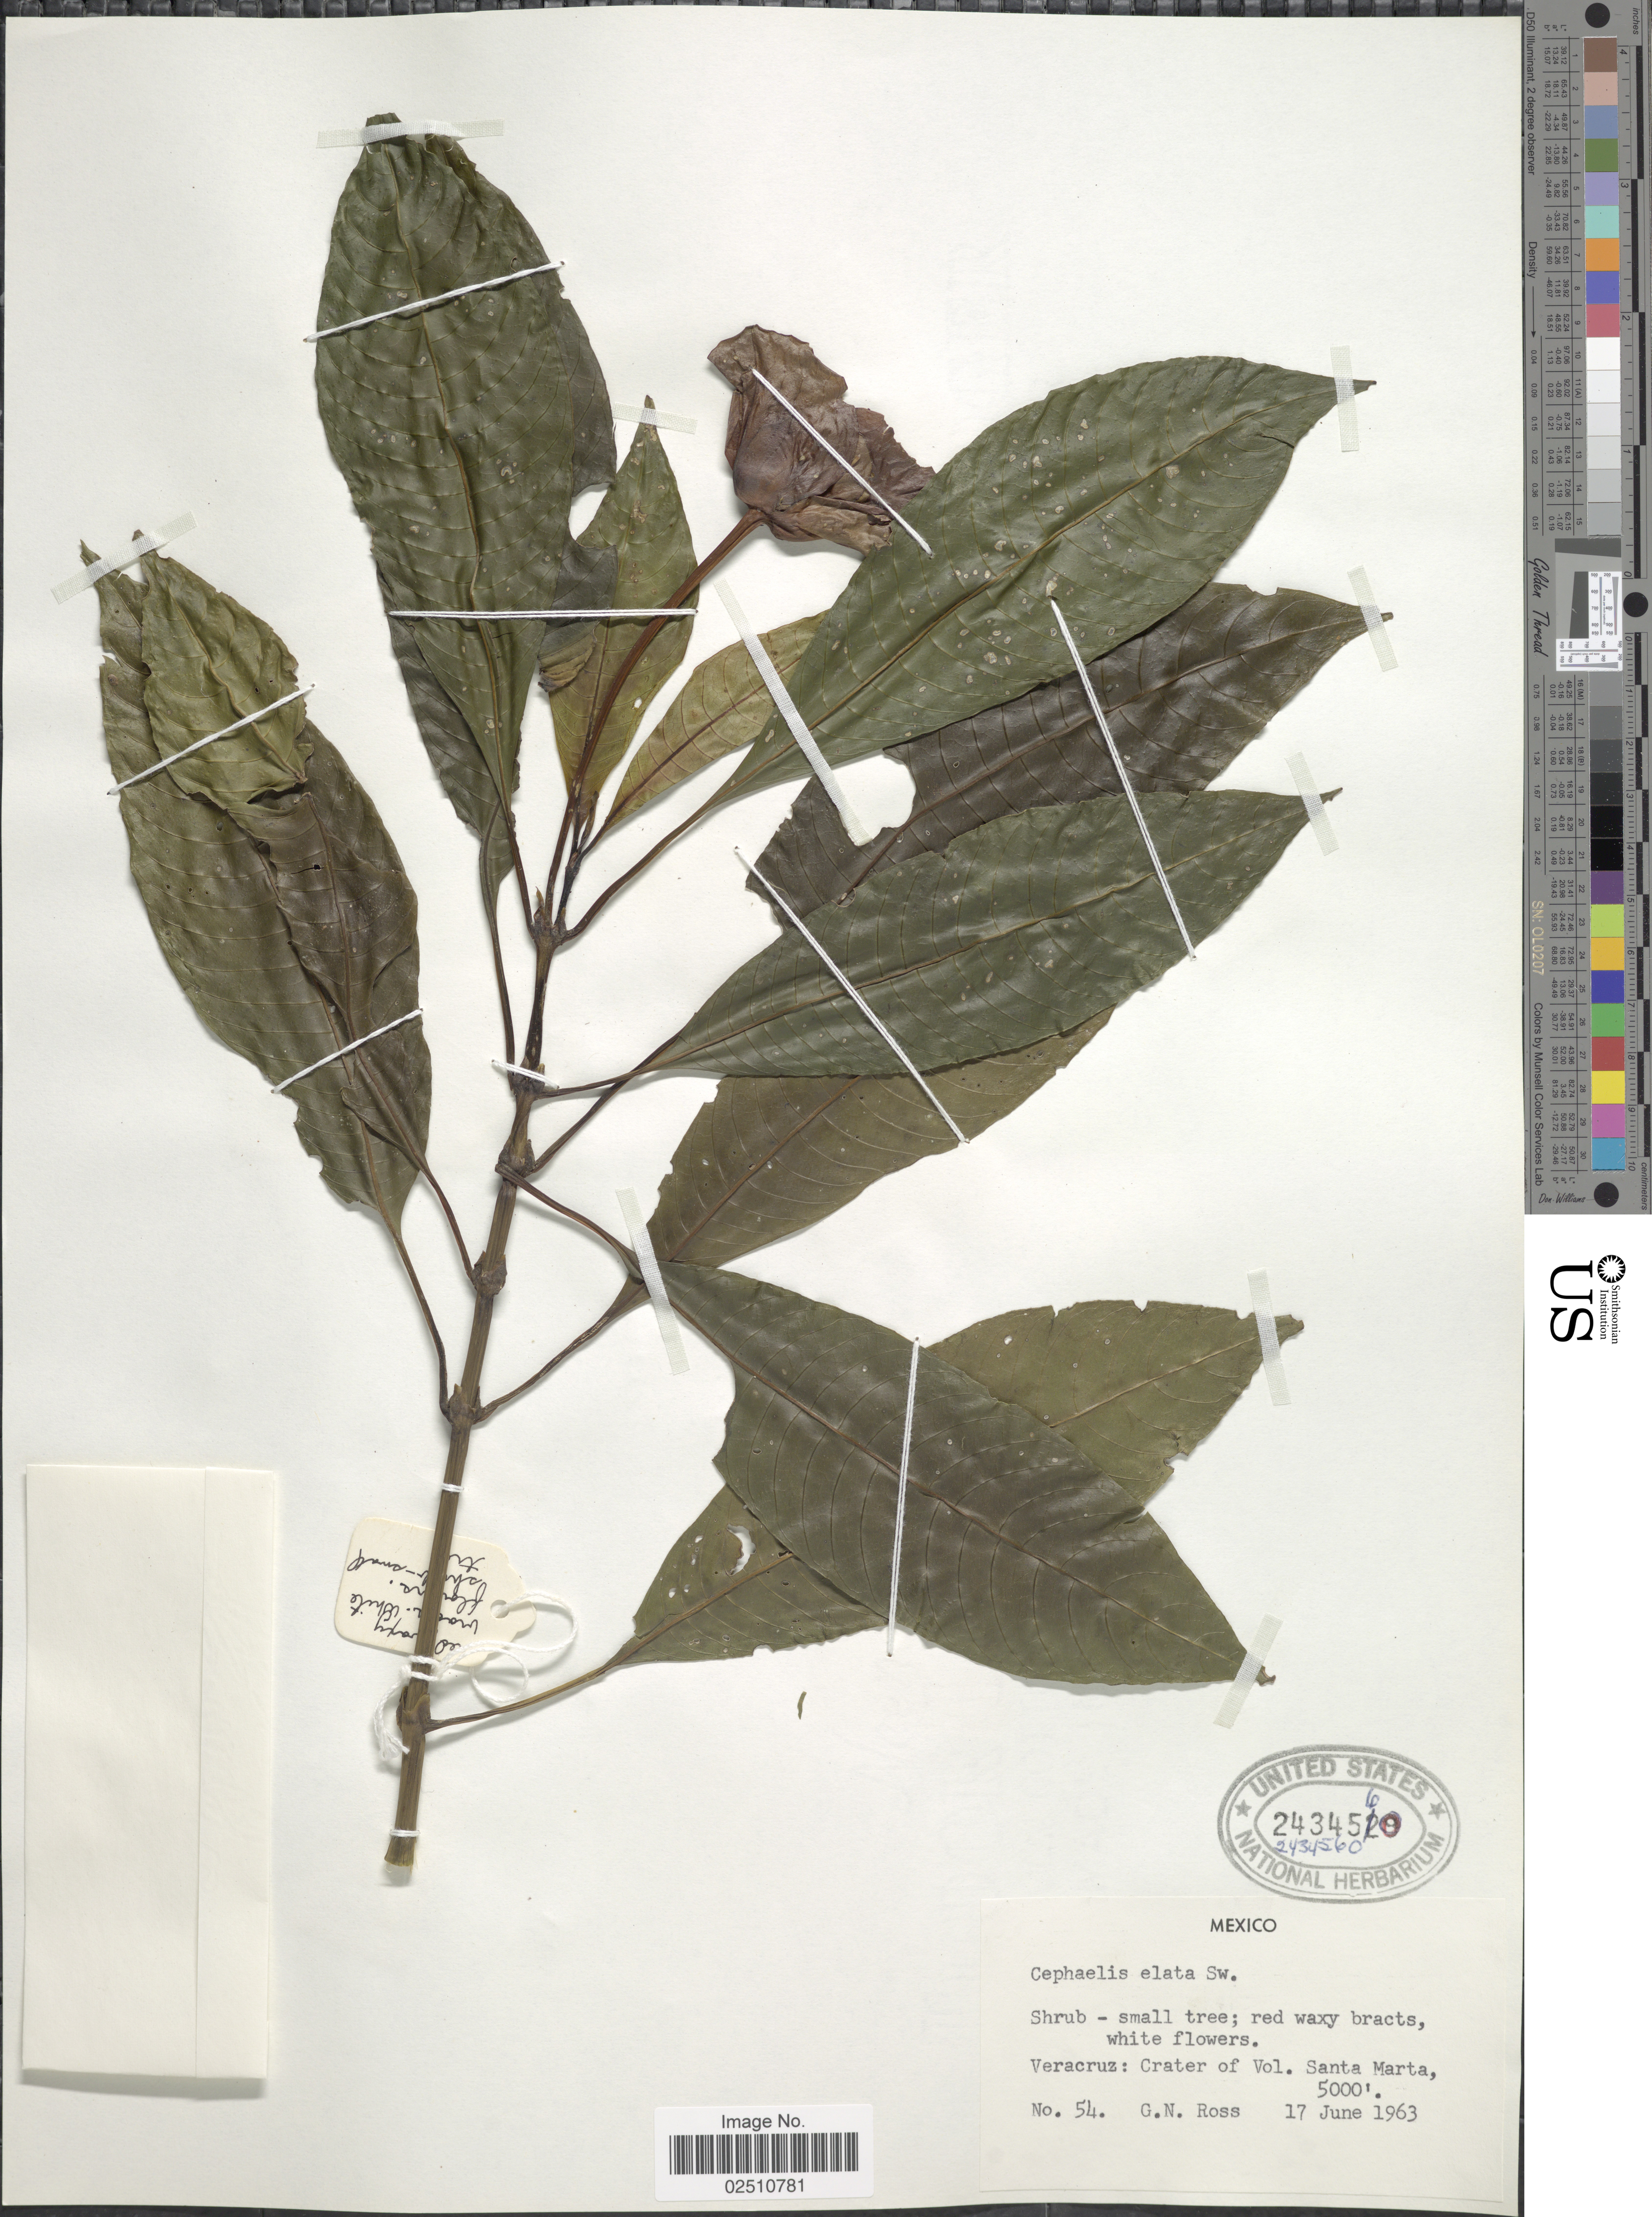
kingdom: Plantae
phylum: Tracheophyta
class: Magnoliopsida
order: Gentianales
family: Rubiaceae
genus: Psychotria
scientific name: Psychotria elata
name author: (Sw.) Hammel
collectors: G. N. Ross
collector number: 54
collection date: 1963-06-17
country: Mexico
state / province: Veracruz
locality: Veracruz: Crater of Vol. Santa Marta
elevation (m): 1524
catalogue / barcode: US 2434560